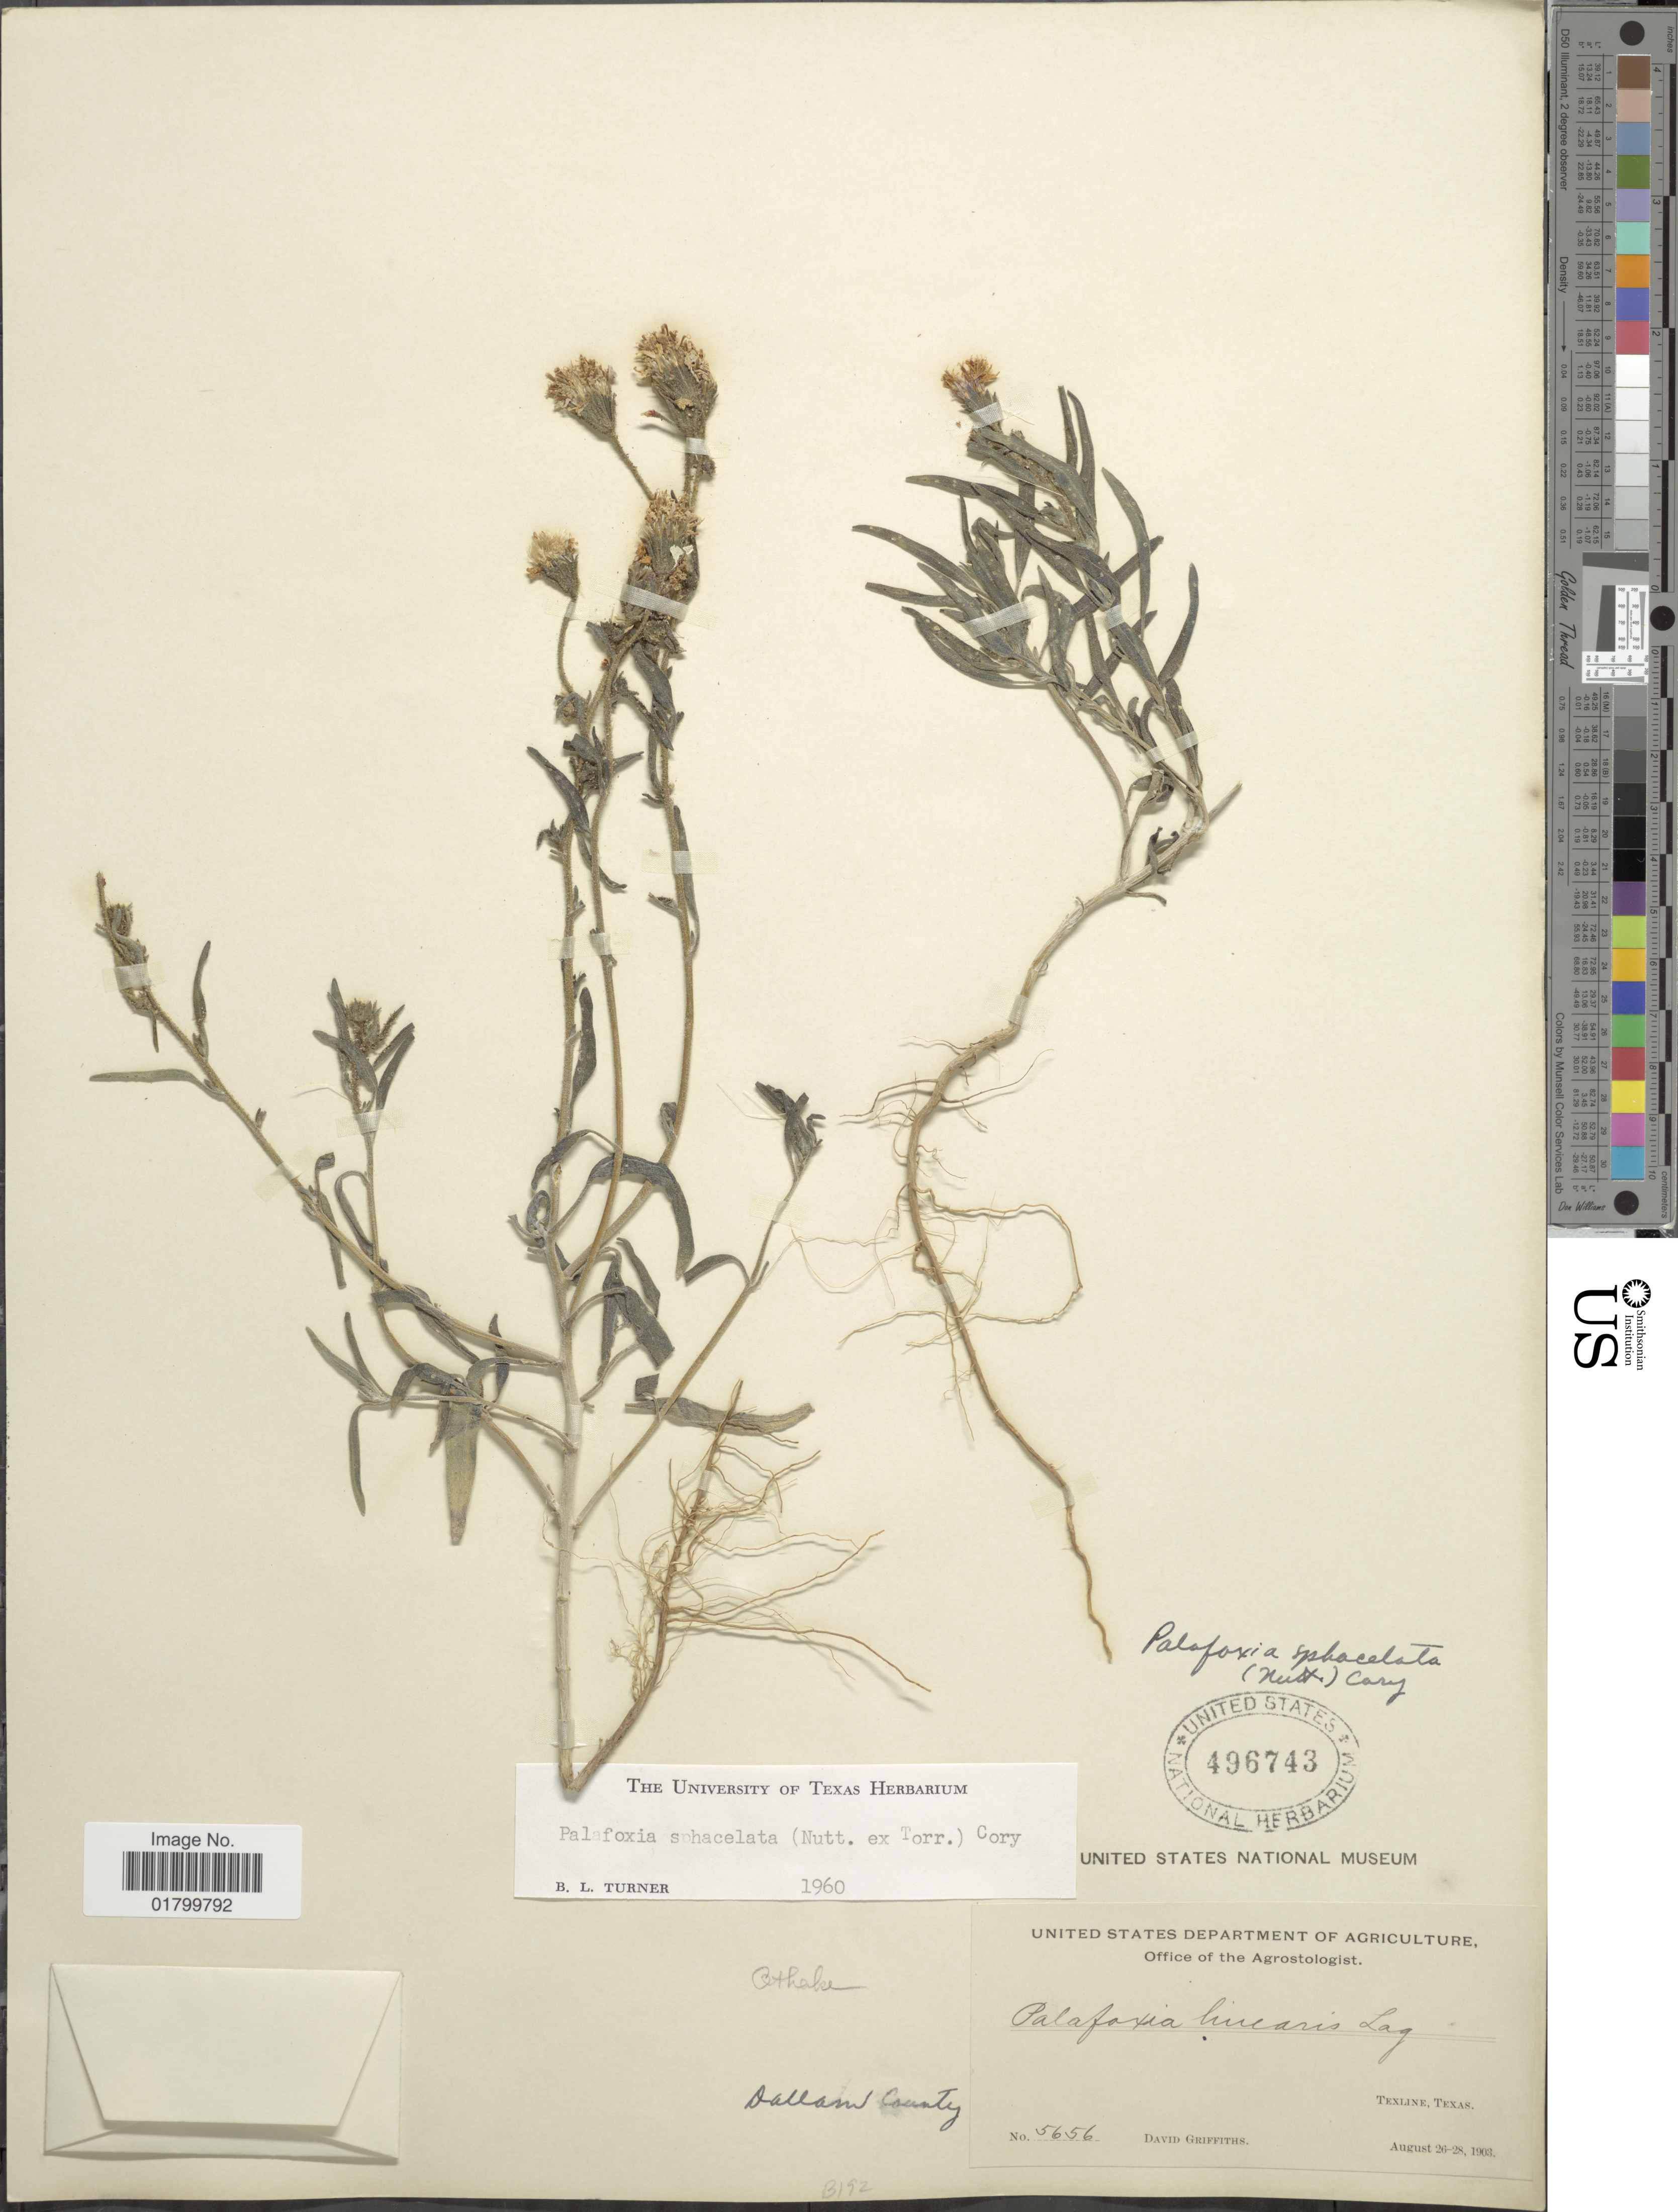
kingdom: Plantae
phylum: Tracheophyta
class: Magnoliopsida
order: Asterales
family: Asteraceae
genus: Palafoxia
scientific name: Palafoxia sphacelata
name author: (Nutt. ex Torr.) Cory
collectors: D. Griffiths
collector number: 5656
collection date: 1903-07-26/1903-08-28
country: United States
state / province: Texas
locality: Texline, Texas, Dallam County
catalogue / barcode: US 496743